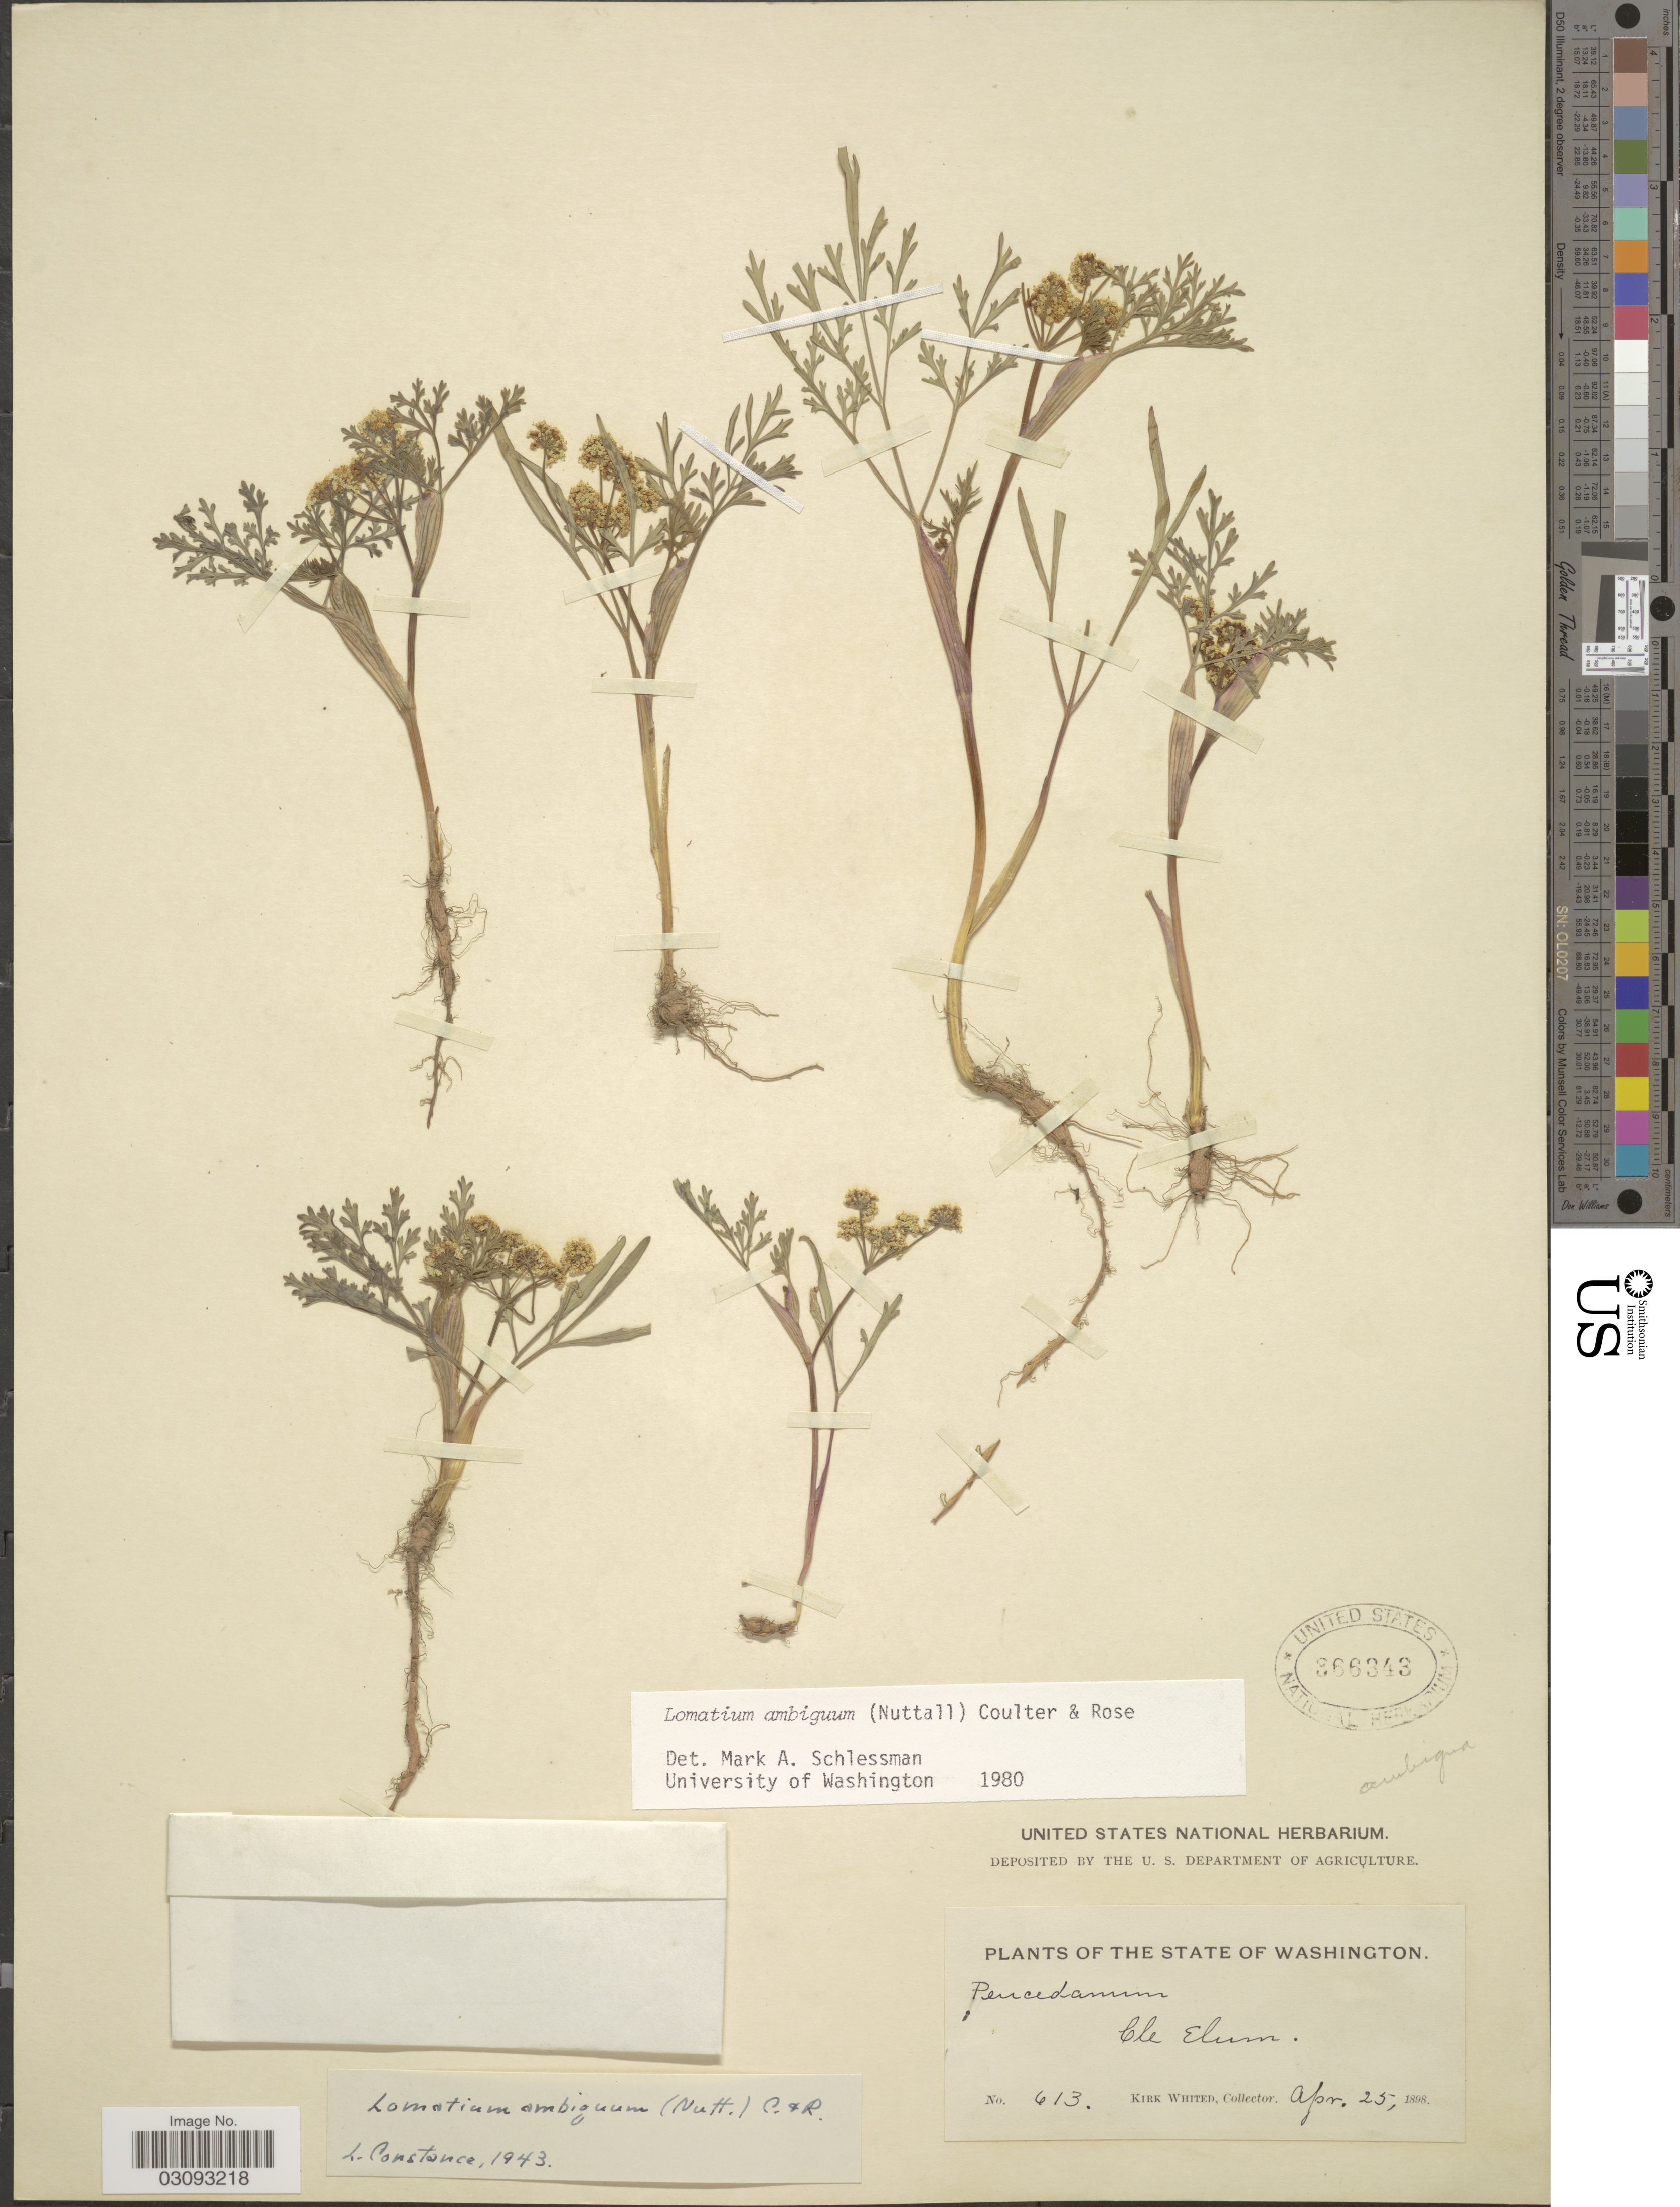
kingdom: Plantae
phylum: Tracheophyta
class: Magnoliopsida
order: Apiales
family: Apiaceae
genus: Lomatium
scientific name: Lomatium ambiguum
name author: (Nutt.) Coult. & Rose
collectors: K. Whited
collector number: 613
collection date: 1898-04-25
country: United States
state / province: Washington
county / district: Kittitas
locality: Cle Elum.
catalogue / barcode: US 366343